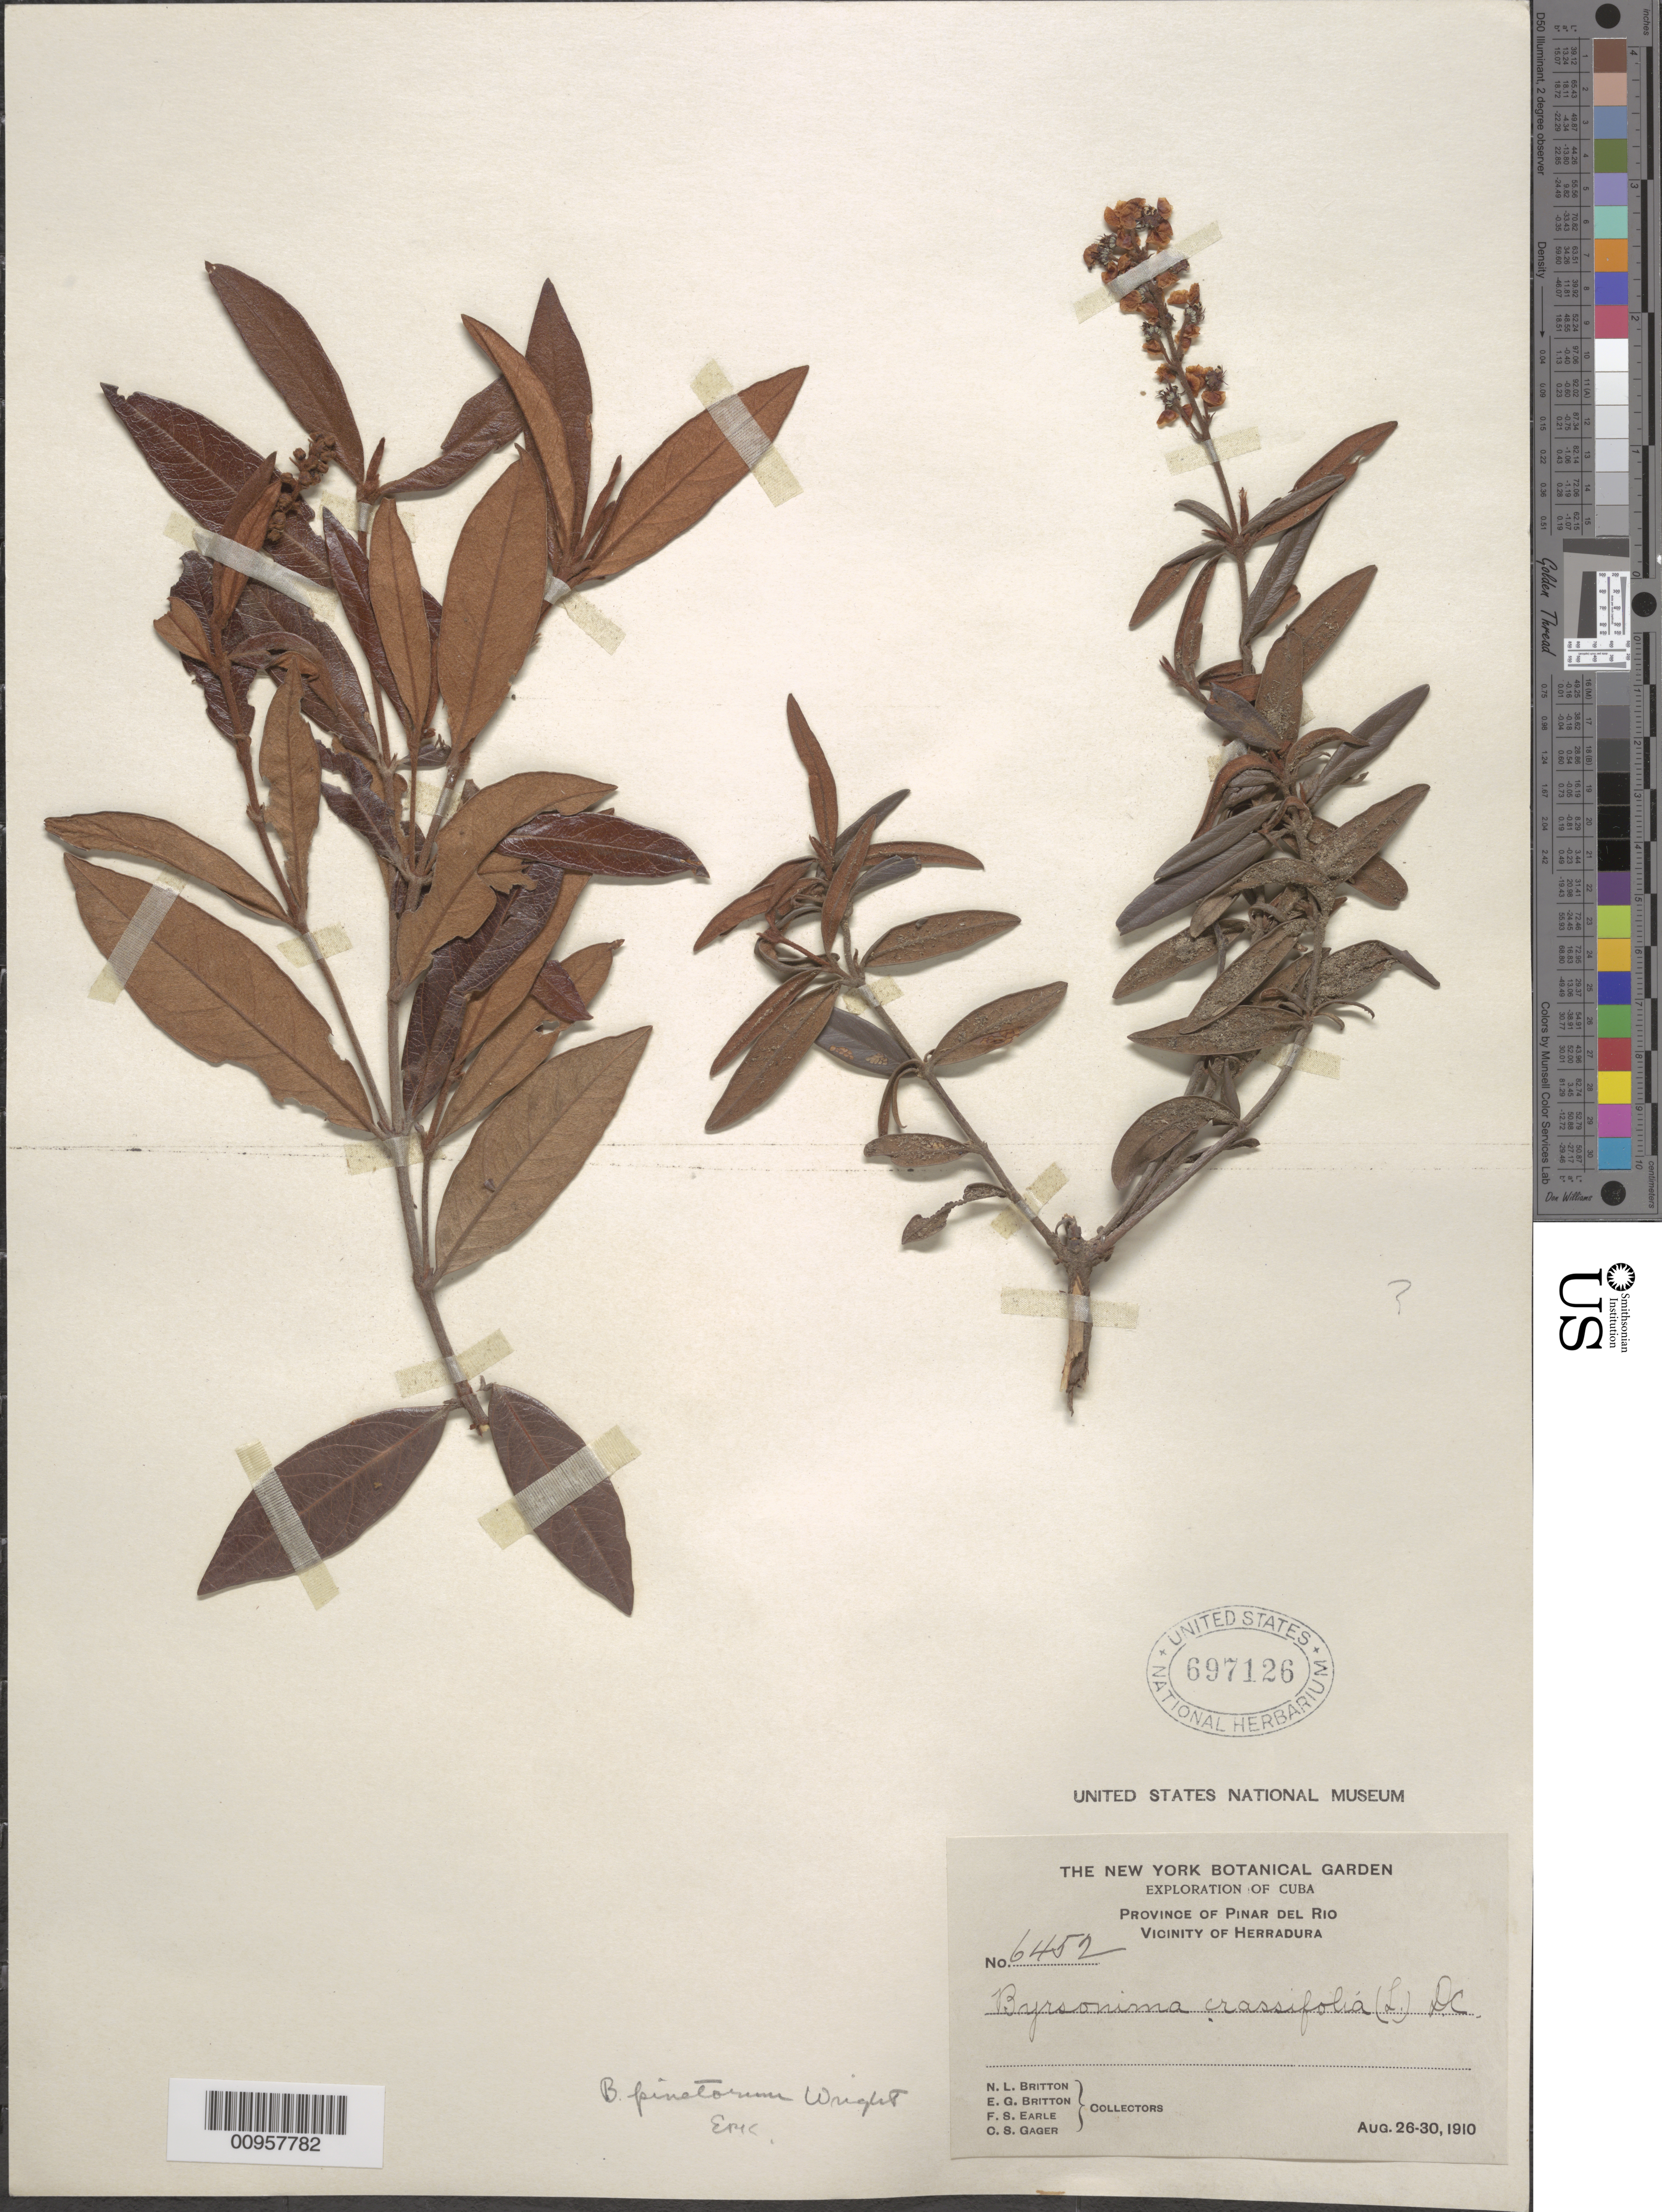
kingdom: Plantae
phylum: Tracheophyta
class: Magnoliopsida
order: Malpighiales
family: Malpighiaceae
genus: Byrsonima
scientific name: Byrsonima pinetorum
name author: C. Wright in Griseb.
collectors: N. Britton, E. G. Britton, F. S. Earle & C. Gager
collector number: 6452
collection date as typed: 26 Aug 1910 to 30 Aug 1910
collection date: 1910-08-26/1910-08-30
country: Cuba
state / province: Pinar del Rio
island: Cuba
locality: Vicinity of Herradura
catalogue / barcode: US 697126